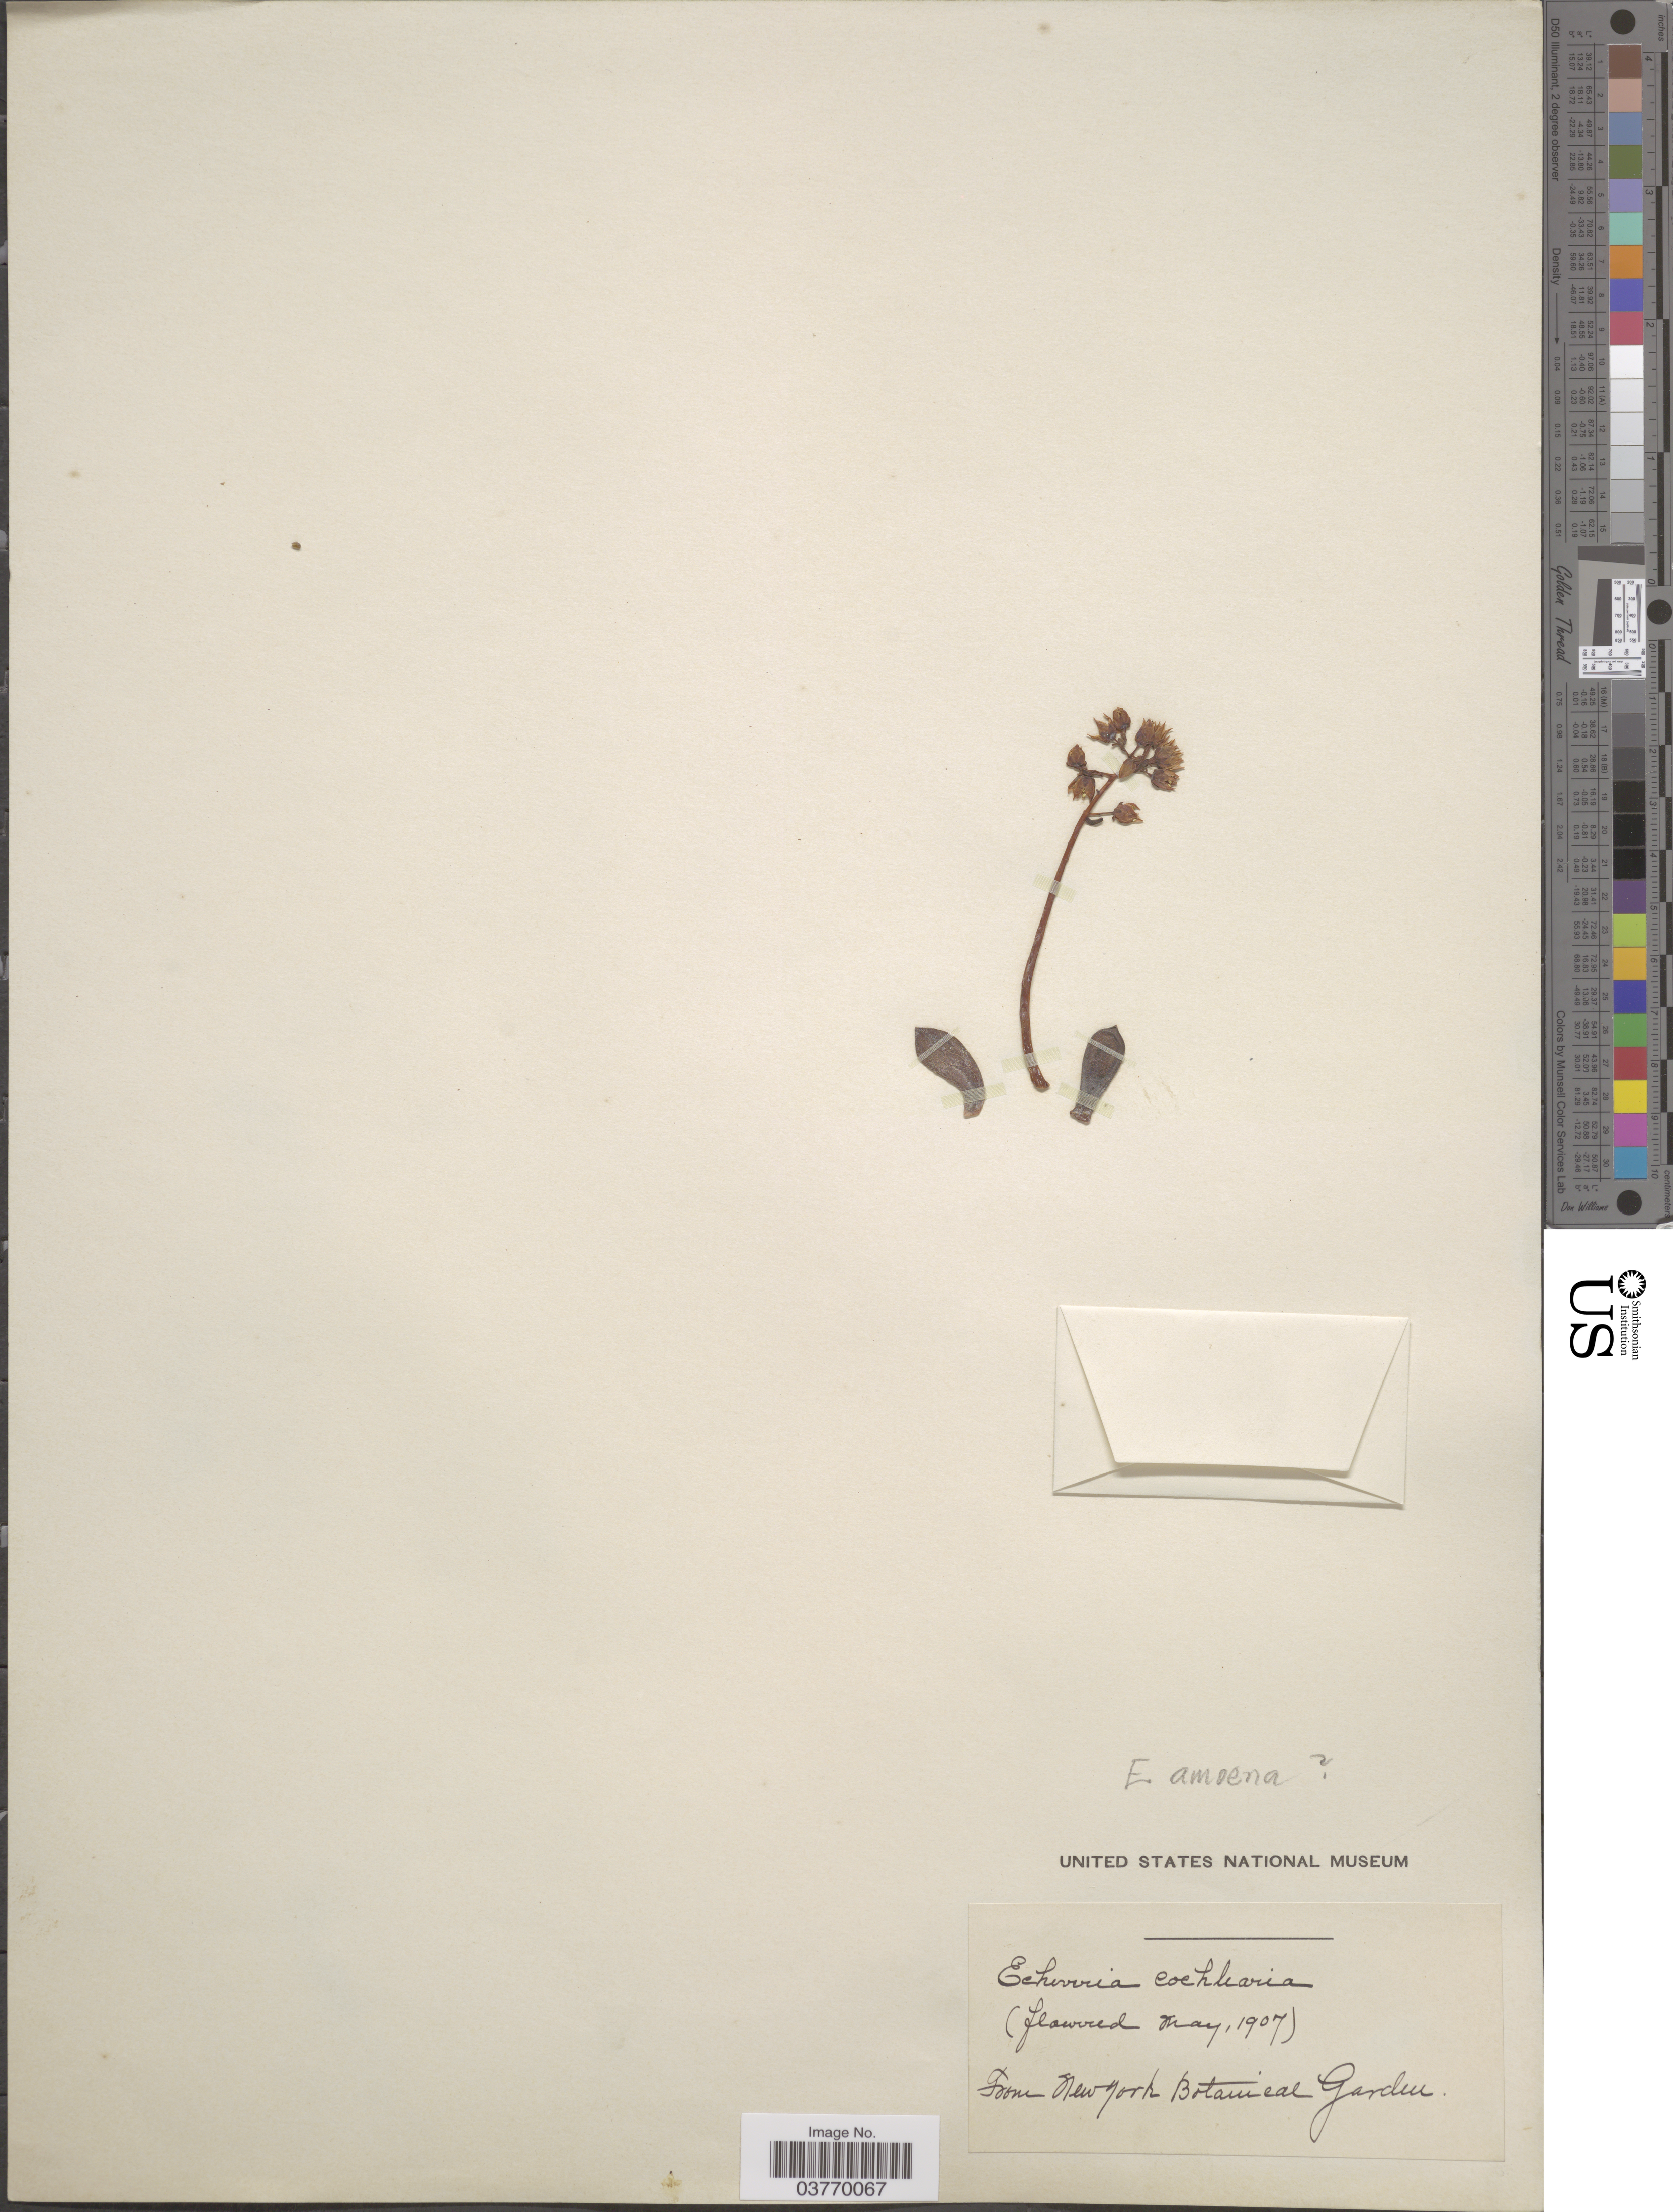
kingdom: Plantae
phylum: Tracheophyta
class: Magnoliopsida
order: Saxifragales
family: Crassulaceae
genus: Echeveria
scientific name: Echeveria amoena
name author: Y. De Smet ex É. Morren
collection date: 1907-05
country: United States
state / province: New York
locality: From New York Botanical Garden.